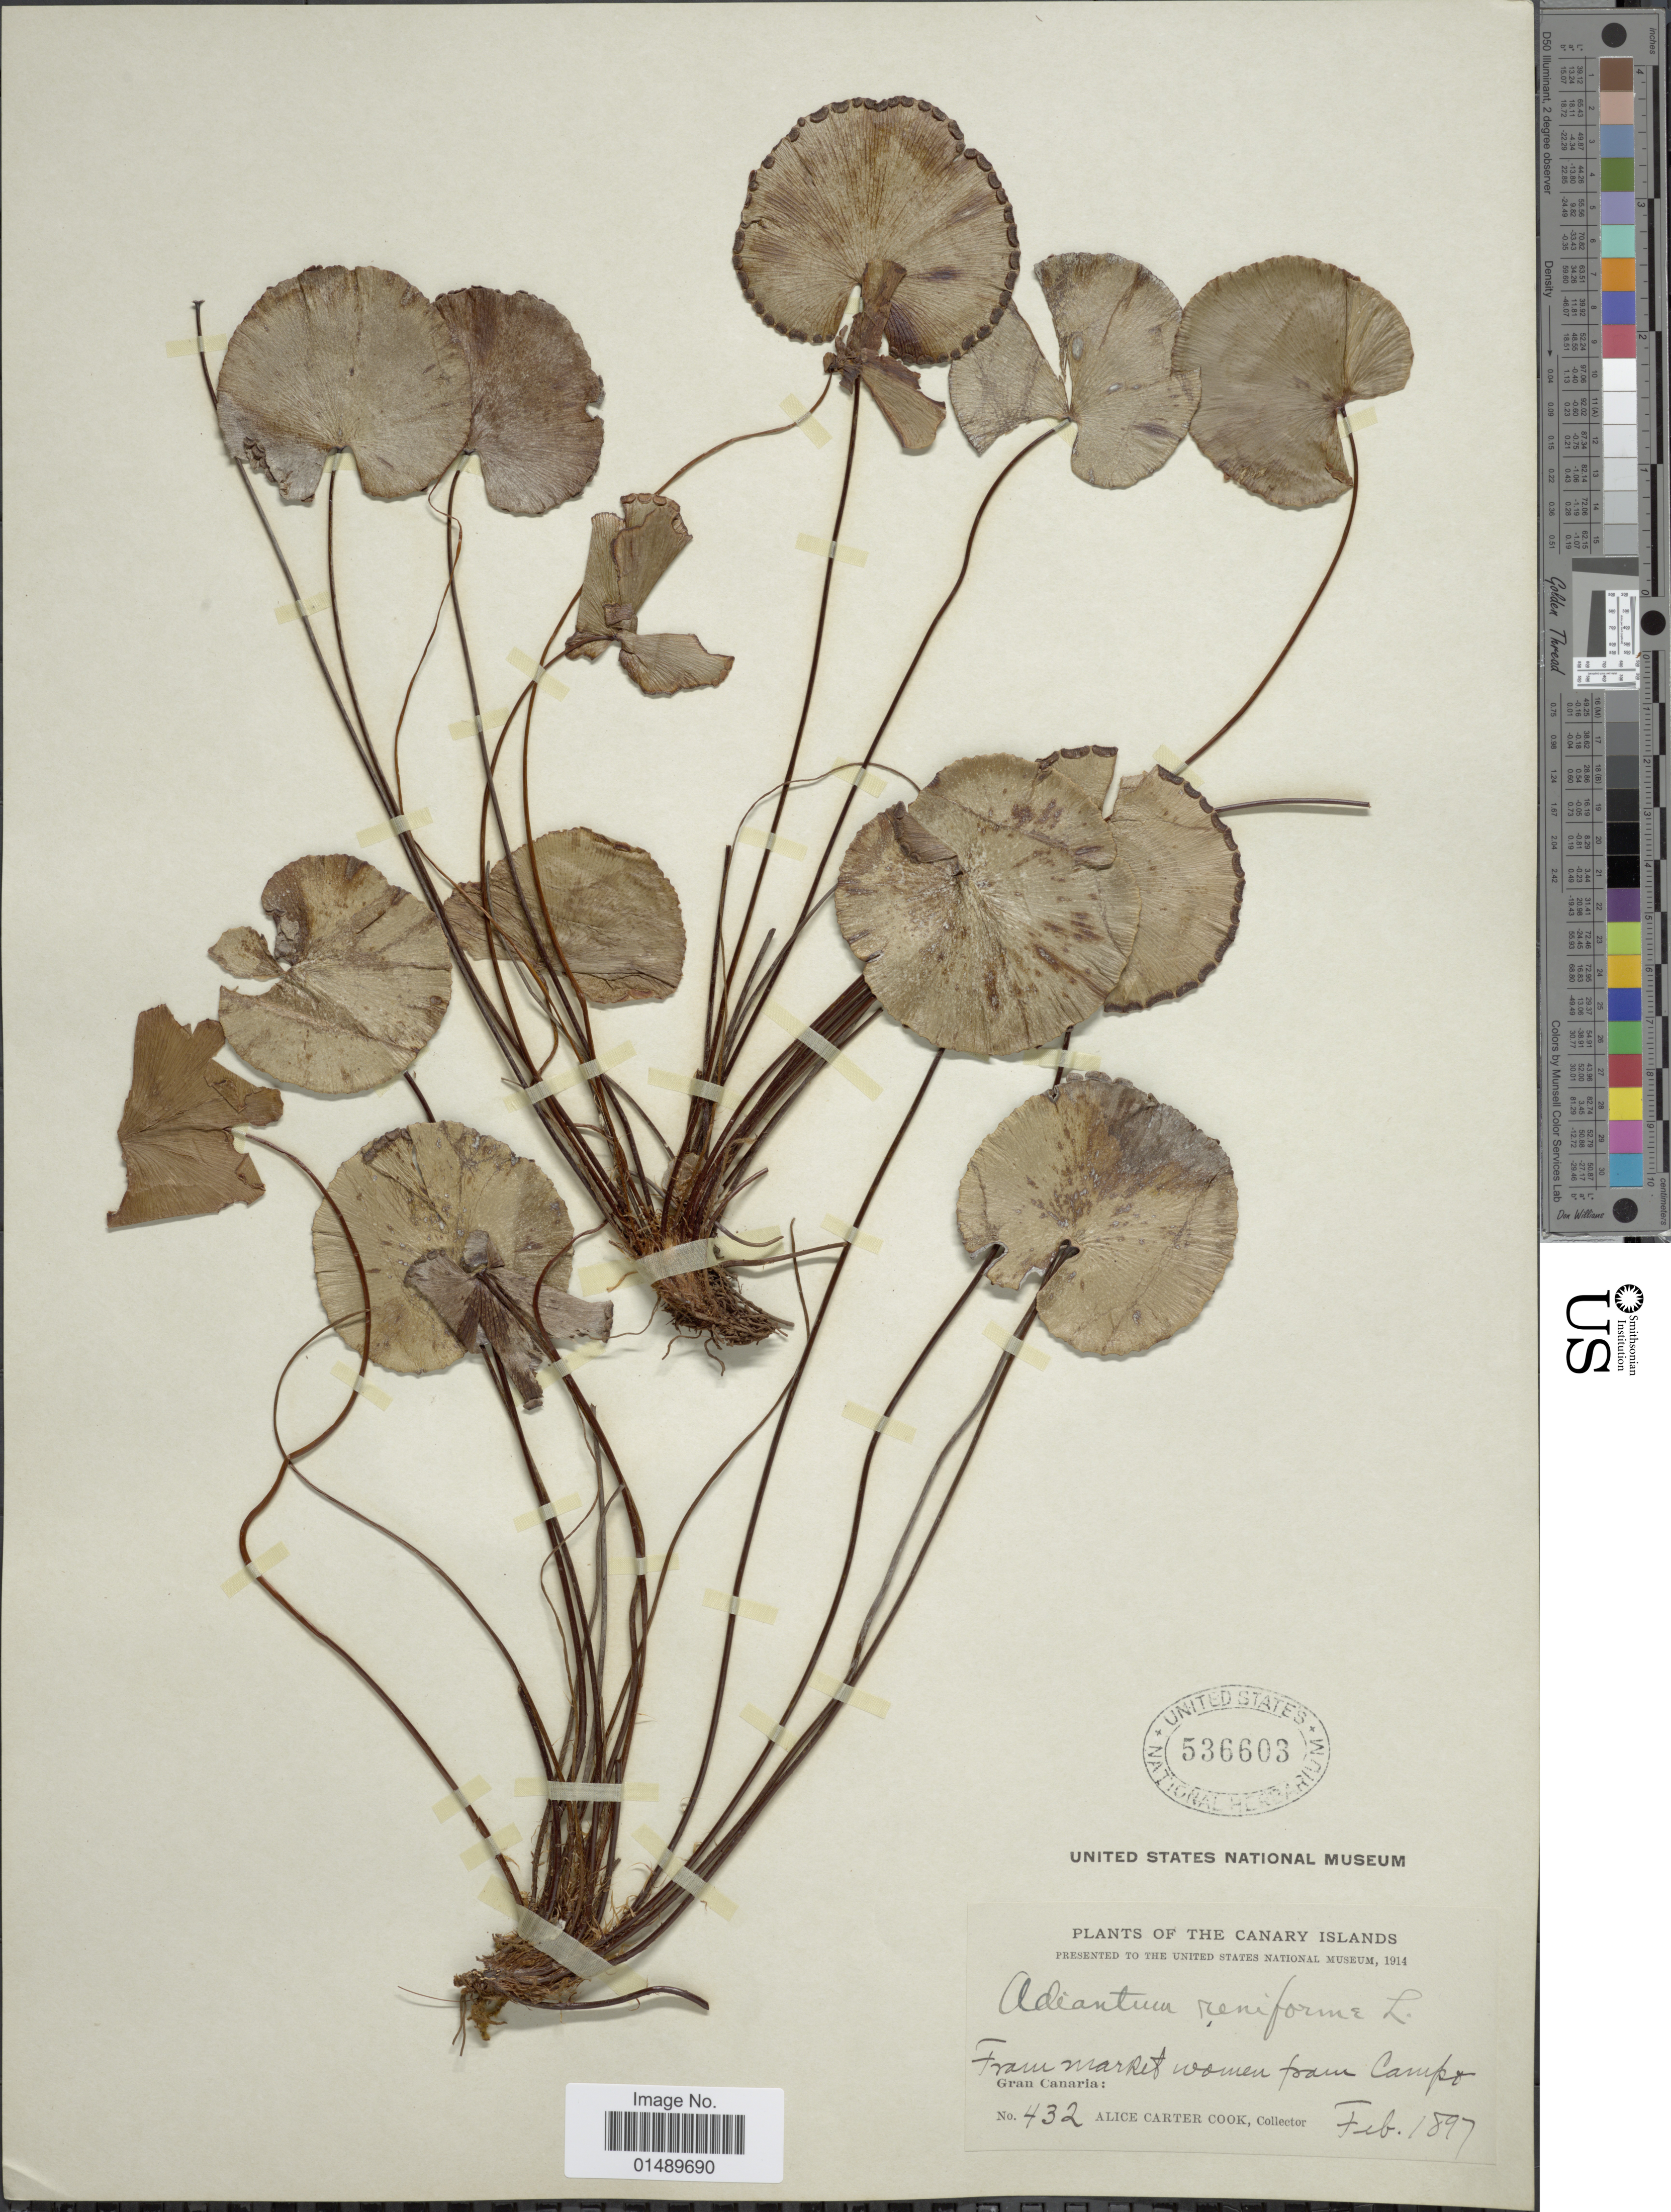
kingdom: Plantae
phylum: Tracheophyta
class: Polypodiopsida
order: Polypodiales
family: Pteridaceae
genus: Adiantum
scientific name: Adiantum reniforme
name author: L.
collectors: Alice C. Cook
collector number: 432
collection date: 1897-02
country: Spain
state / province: Canarias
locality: Canary Islands, Gran Canaria: From market women from Campo.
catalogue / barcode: US 536603